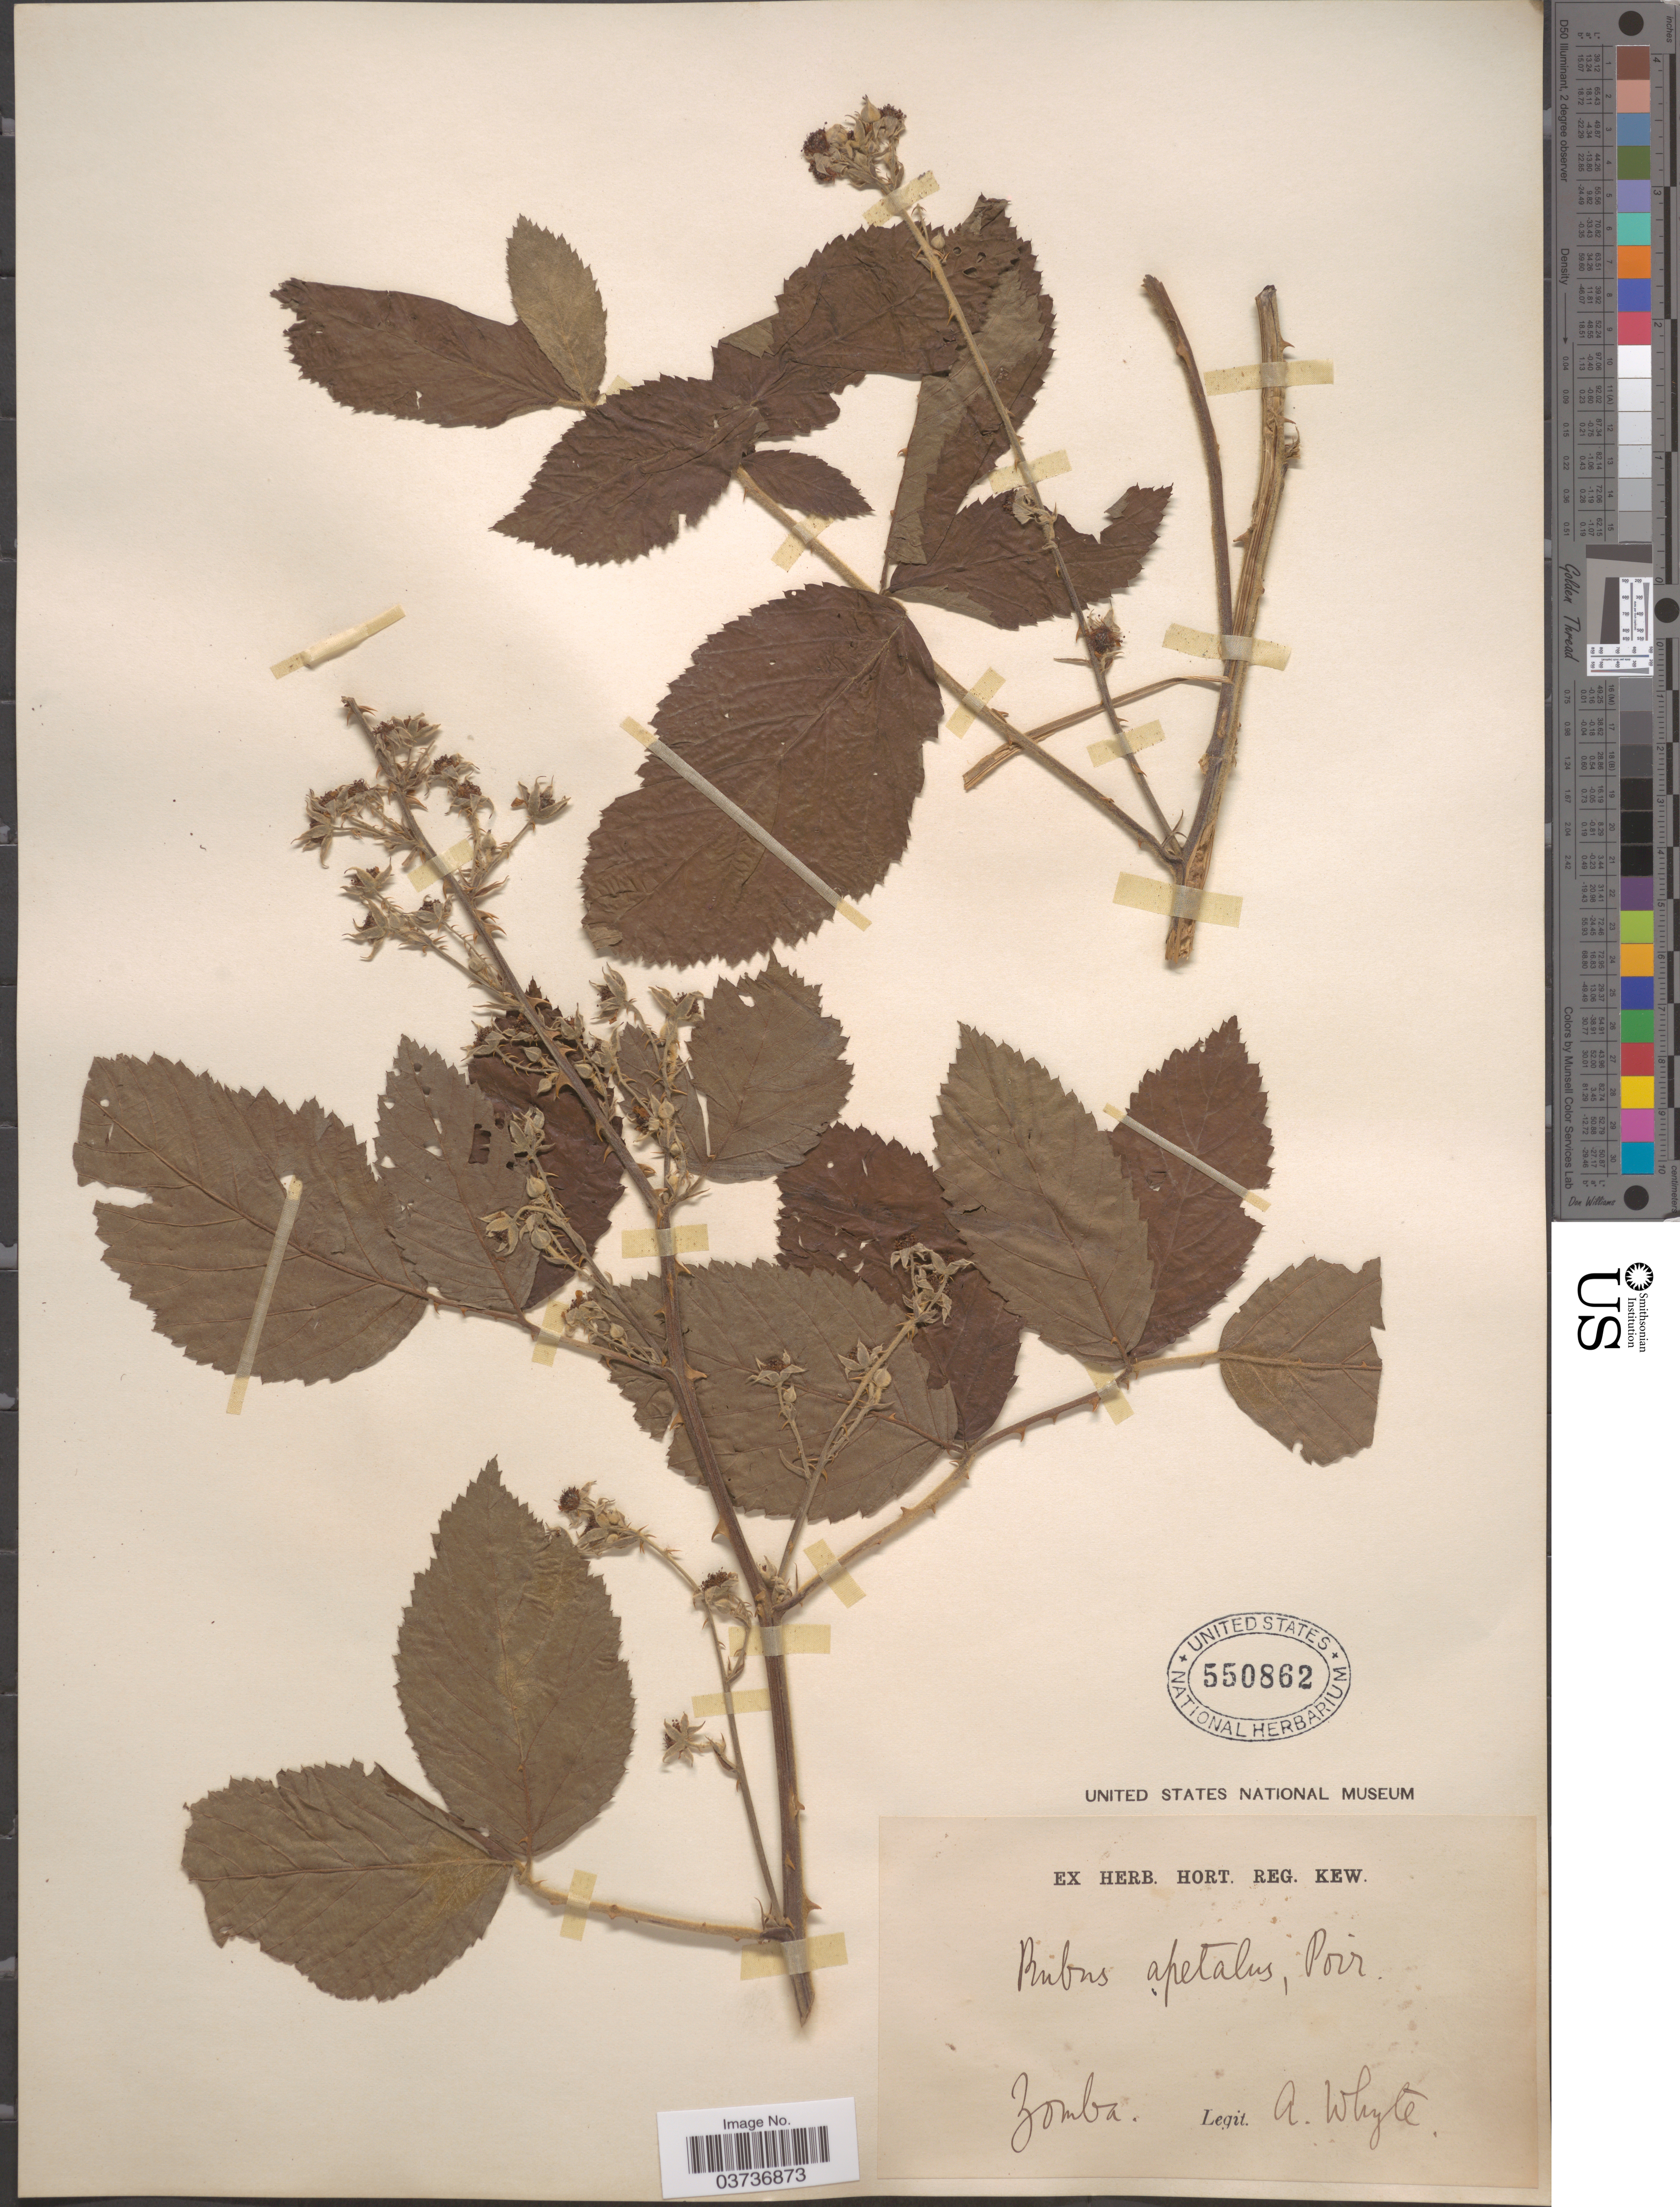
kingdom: Plantae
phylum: Tracheophyta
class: Magnoliopsida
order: Rosales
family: Rosaceae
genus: Rubus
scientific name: Rubus apetalus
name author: Poir.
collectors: A. Whyte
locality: Zomba.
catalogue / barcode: US 550862